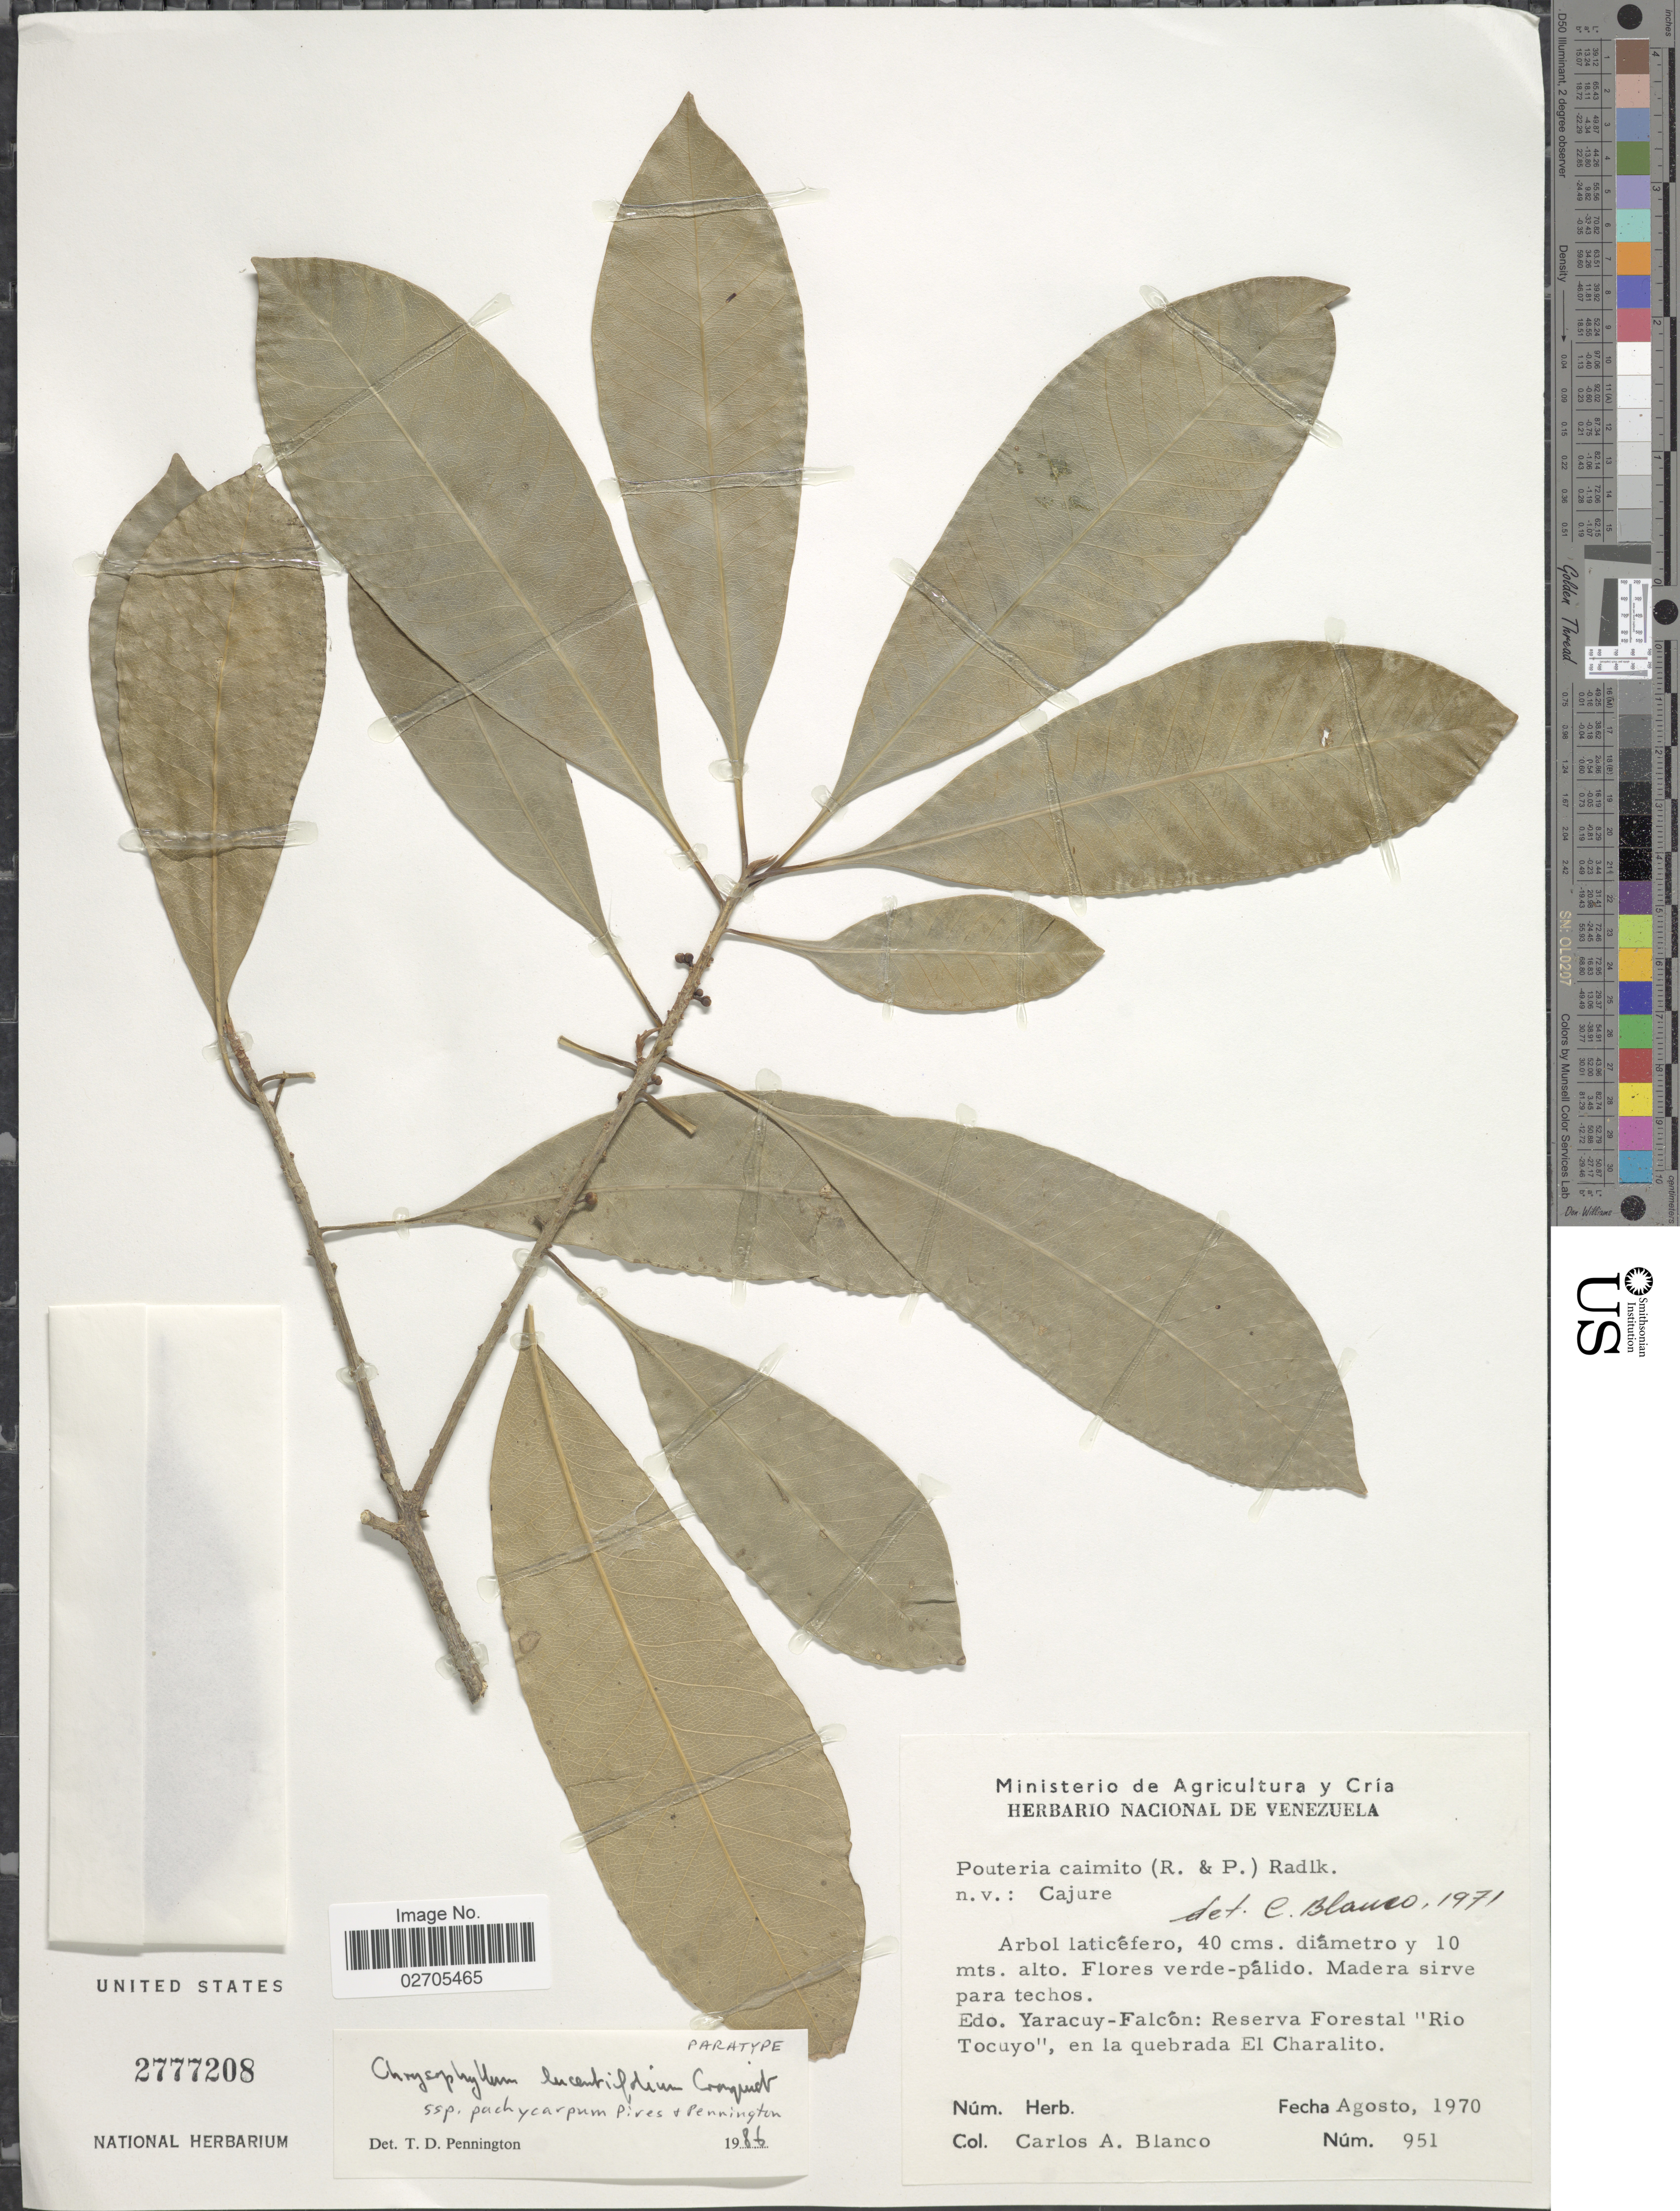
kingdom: Plantae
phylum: Tracheophyta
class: Magnoliopsida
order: Ericales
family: Sapotaceae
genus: Chrysophyllum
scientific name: Chrysophyllum lucentifolium subsp. pachycarpum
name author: Pires & T.D. Penn.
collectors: C. A. Blanco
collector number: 951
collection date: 1970-08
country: Venezuela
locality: Edo. Yaracuy-Falcón: Reserva Forestal 'Rio Tocuyo', en la quebrada El Charalito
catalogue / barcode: US 2777208